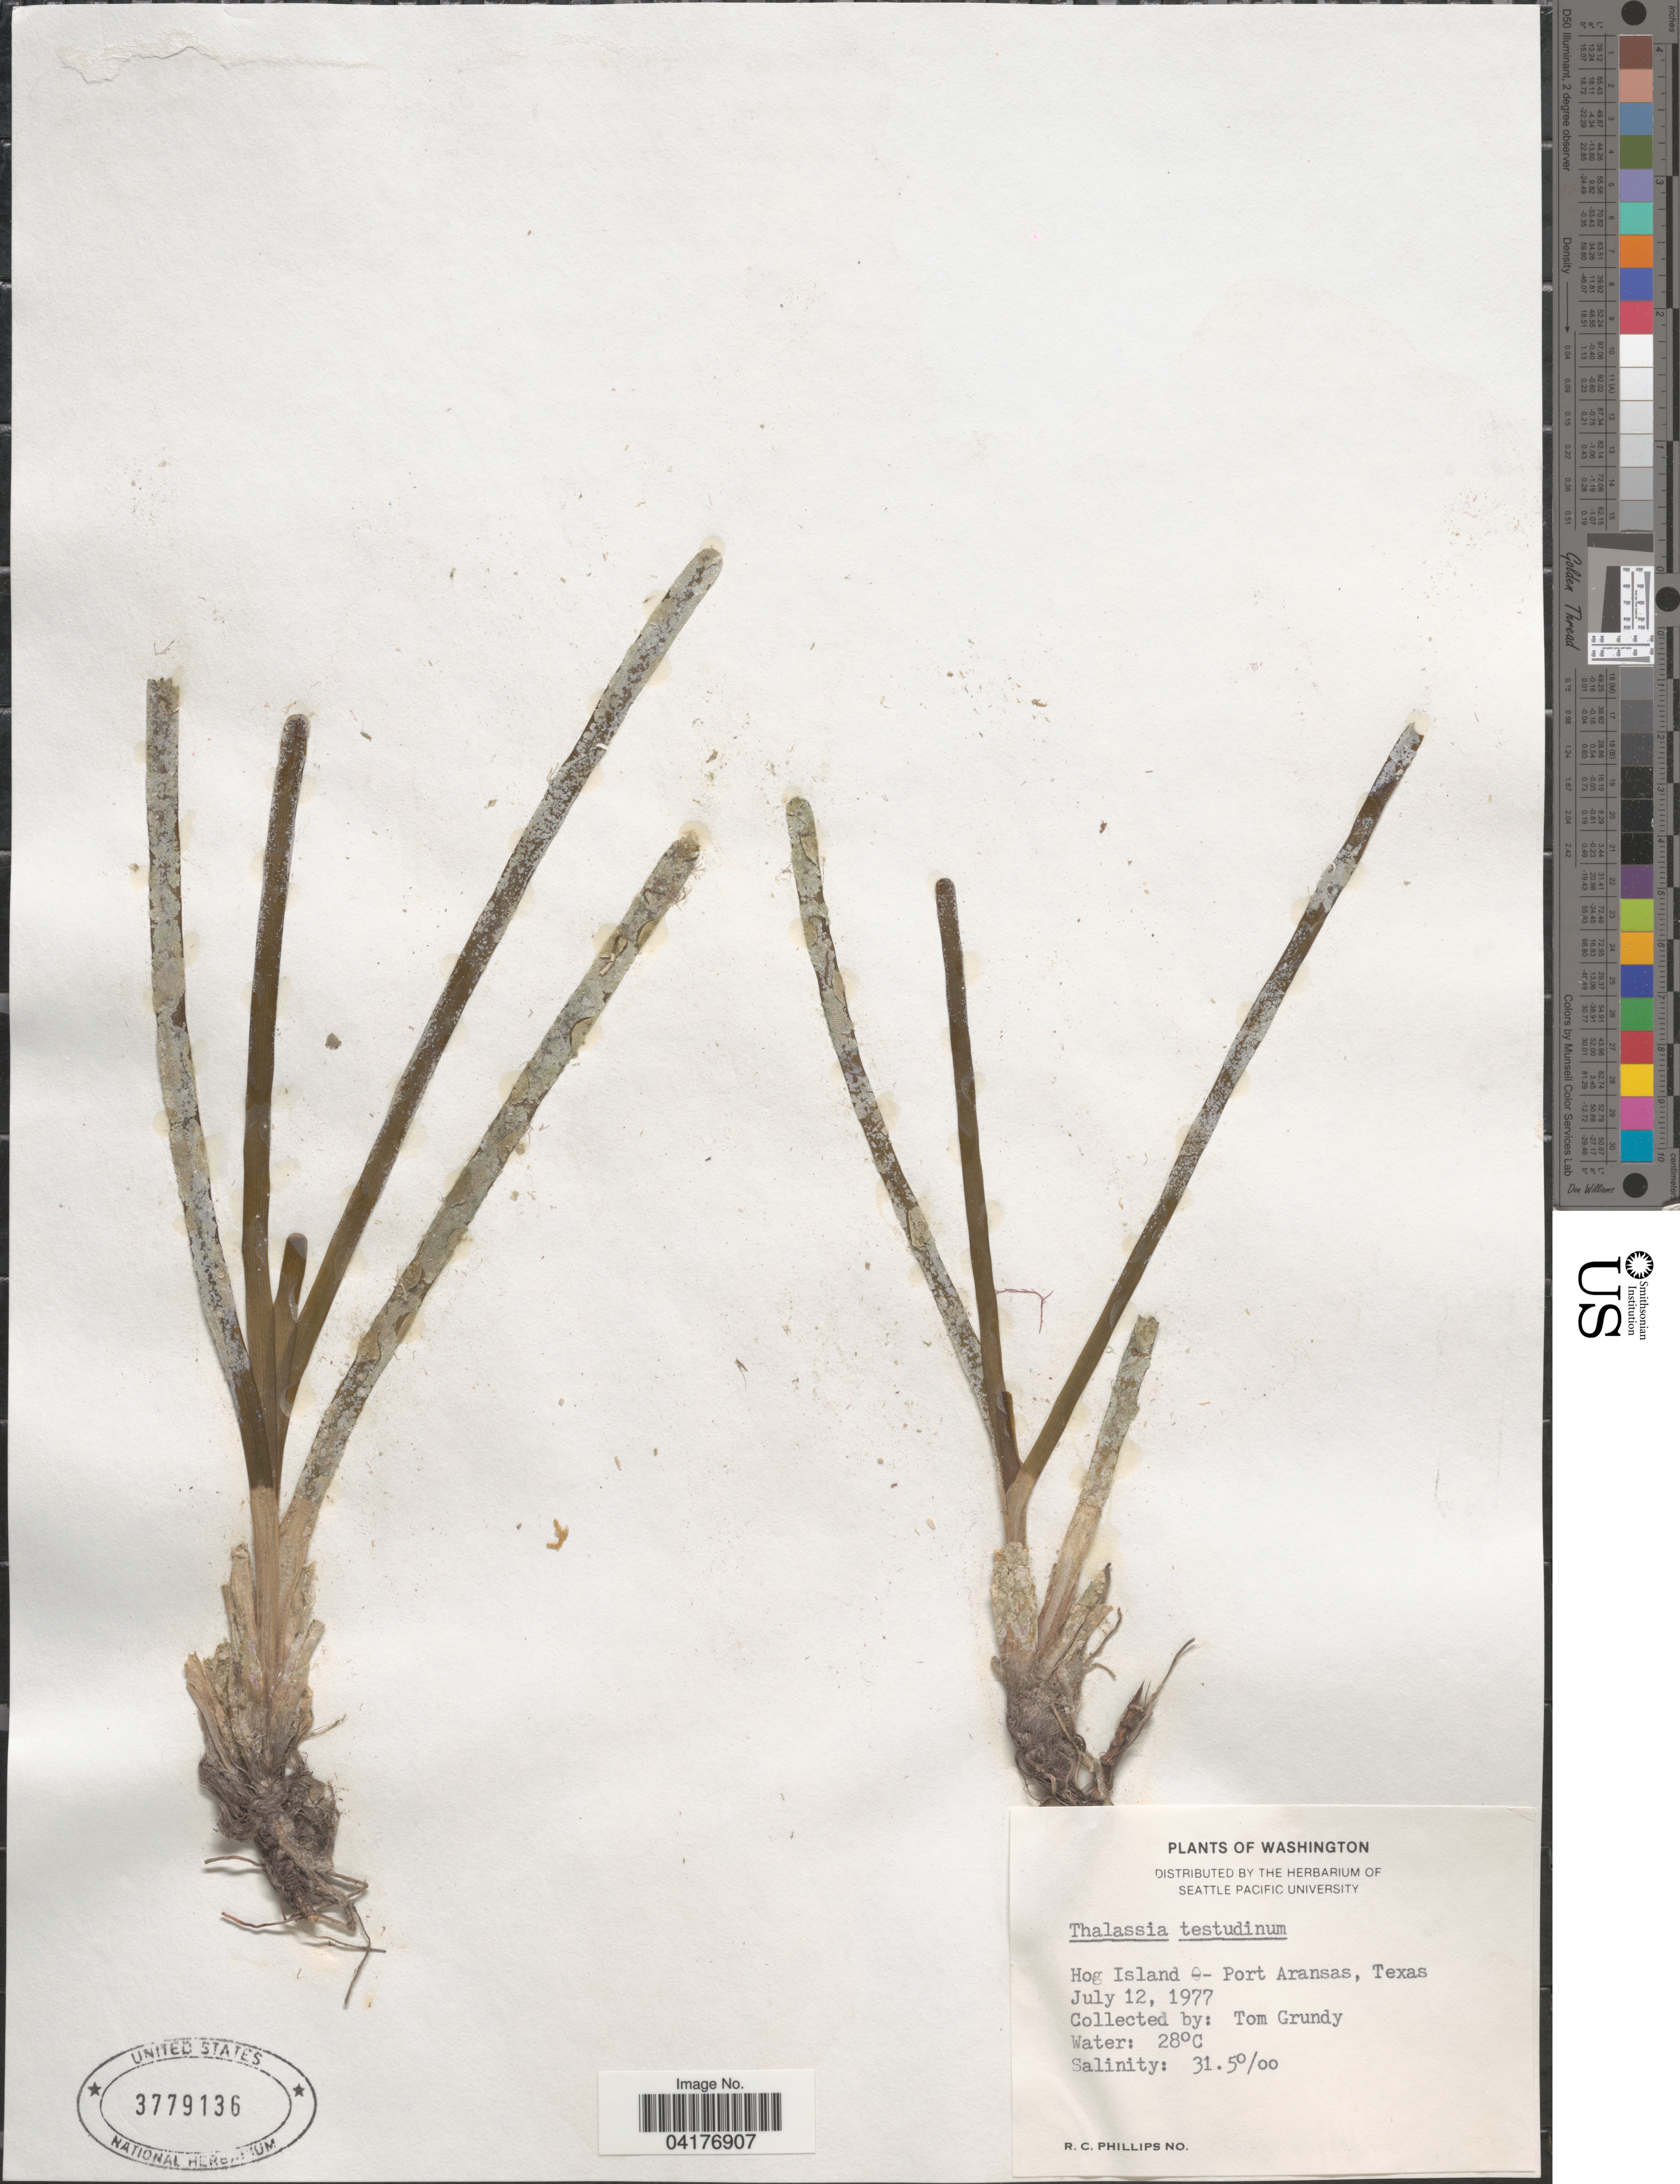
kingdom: Plantae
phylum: Tracheophyta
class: Liliopsida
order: Alismatales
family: Hydrocharitaceae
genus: Thalassia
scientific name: Thalassia hemprichii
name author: Asch.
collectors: T. Grundy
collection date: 1977-07-12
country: United States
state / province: Texas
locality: Hog Island -- Port Aransas.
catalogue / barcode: US 3779136